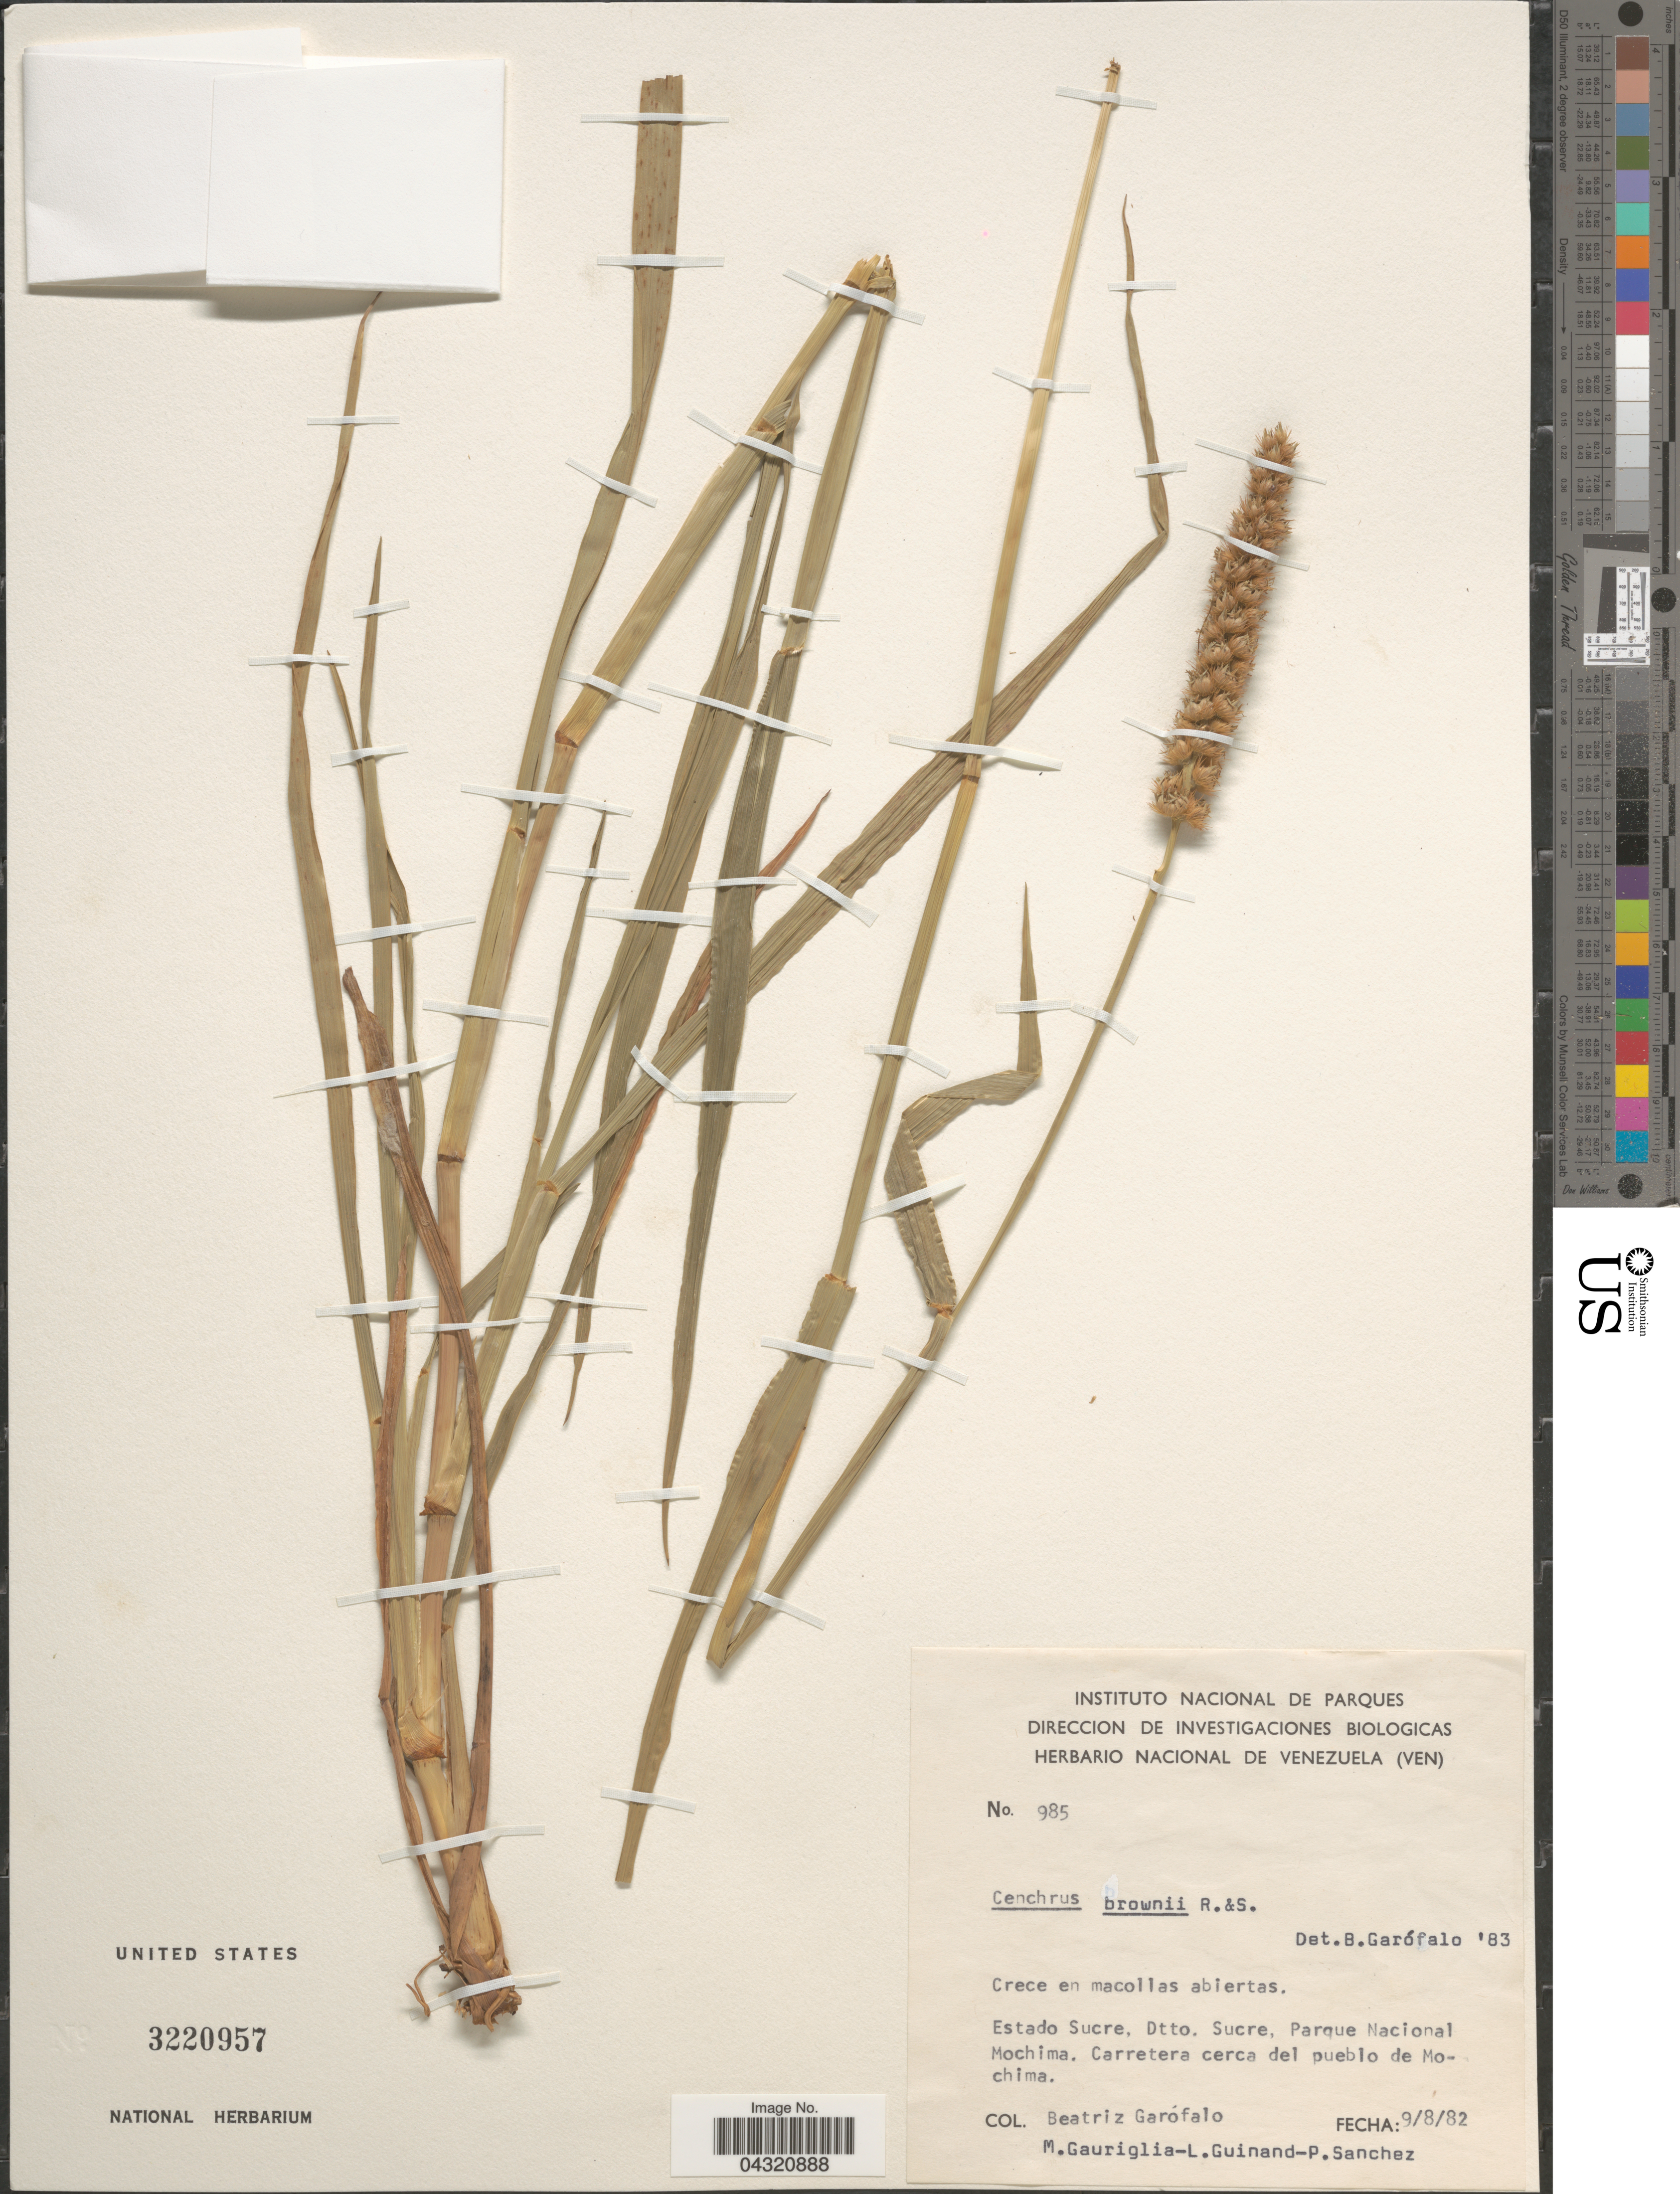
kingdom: Plantae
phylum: Tracheophyta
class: Liliopsida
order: Poales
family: Poaceae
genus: Cenchrus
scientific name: Cenchrus brownii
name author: Roem. & Schult.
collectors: B. Garofalo, M. Guariglia, L. Guinand & P. Sanchez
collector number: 985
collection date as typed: Transcribed d/m/y: 9/8/82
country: Colombia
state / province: Sucre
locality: Dtto. Sucre, Parque Nacional Mochima. Carretera cerca del pueblo de Mochima.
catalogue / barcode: US 3220957